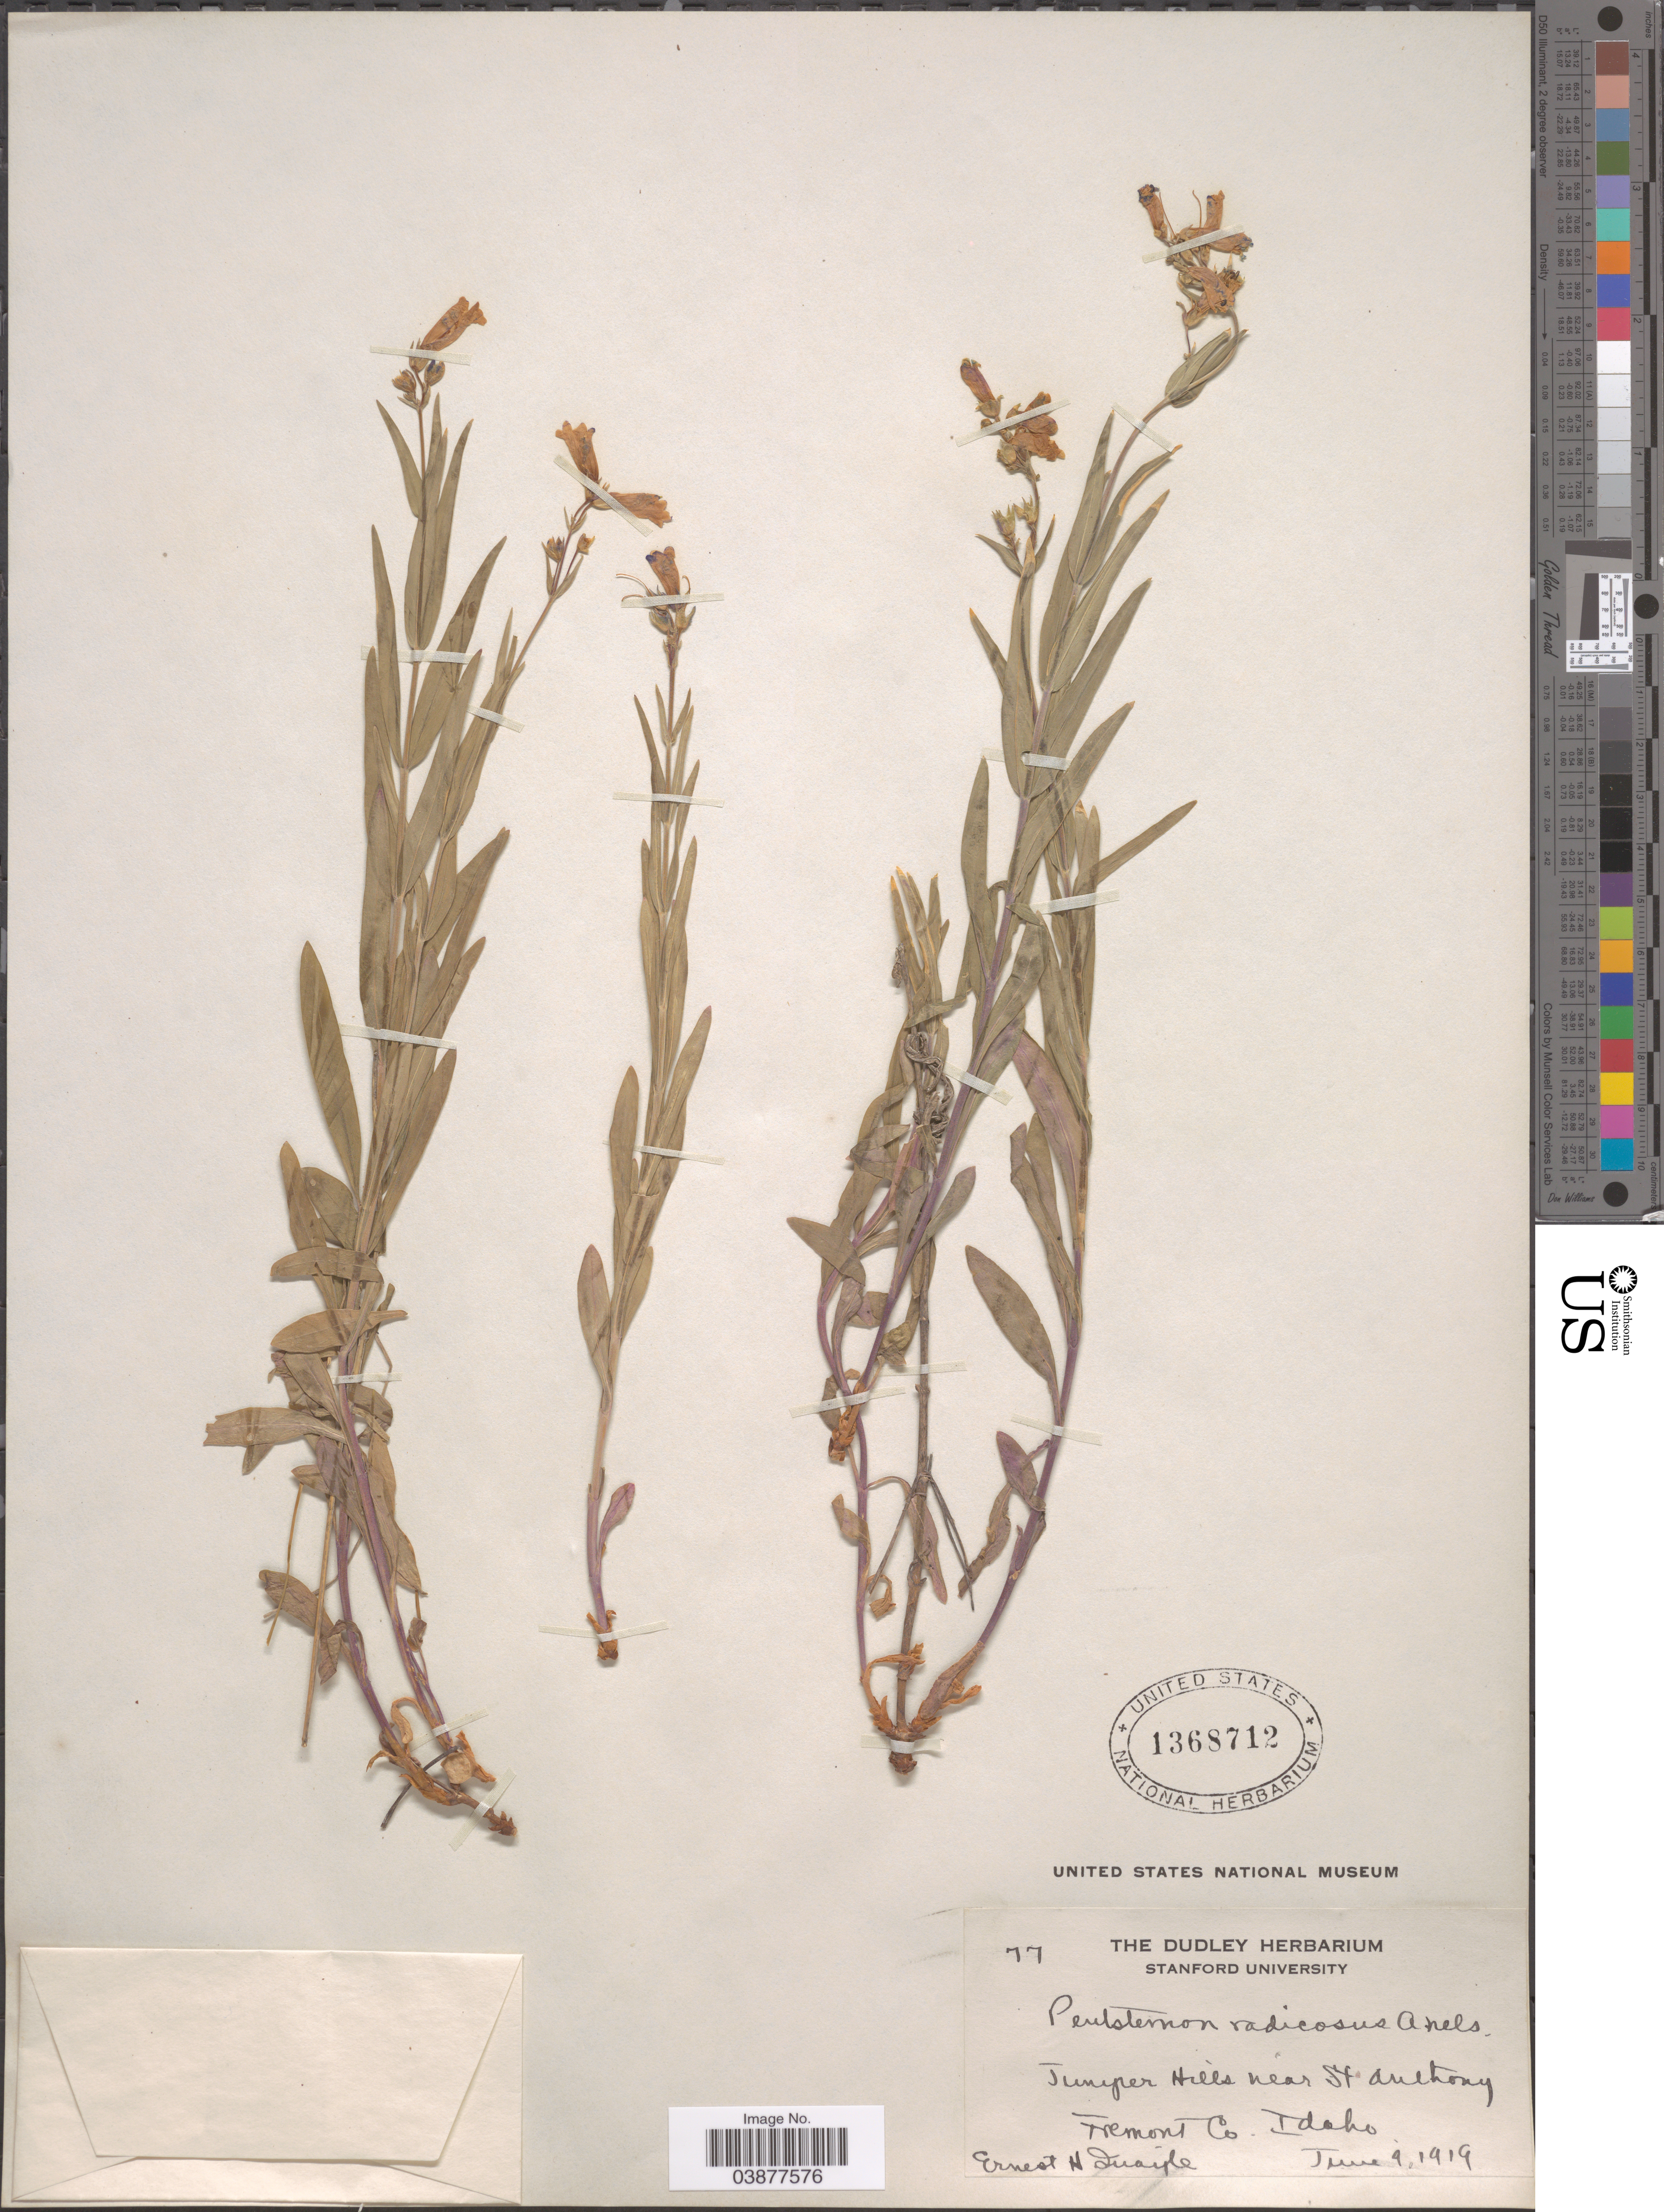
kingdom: Plantae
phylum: Tracheophyta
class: Magnoliopsida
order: Lamiales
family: Plantaginaceae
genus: Penstemon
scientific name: Penstemon radicosus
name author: A. Nelson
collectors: E. Quayle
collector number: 77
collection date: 1919-06-09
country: United States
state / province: Idaho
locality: Juniper Hills near St Anthony. Fremont Co.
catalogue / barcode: US 1368712